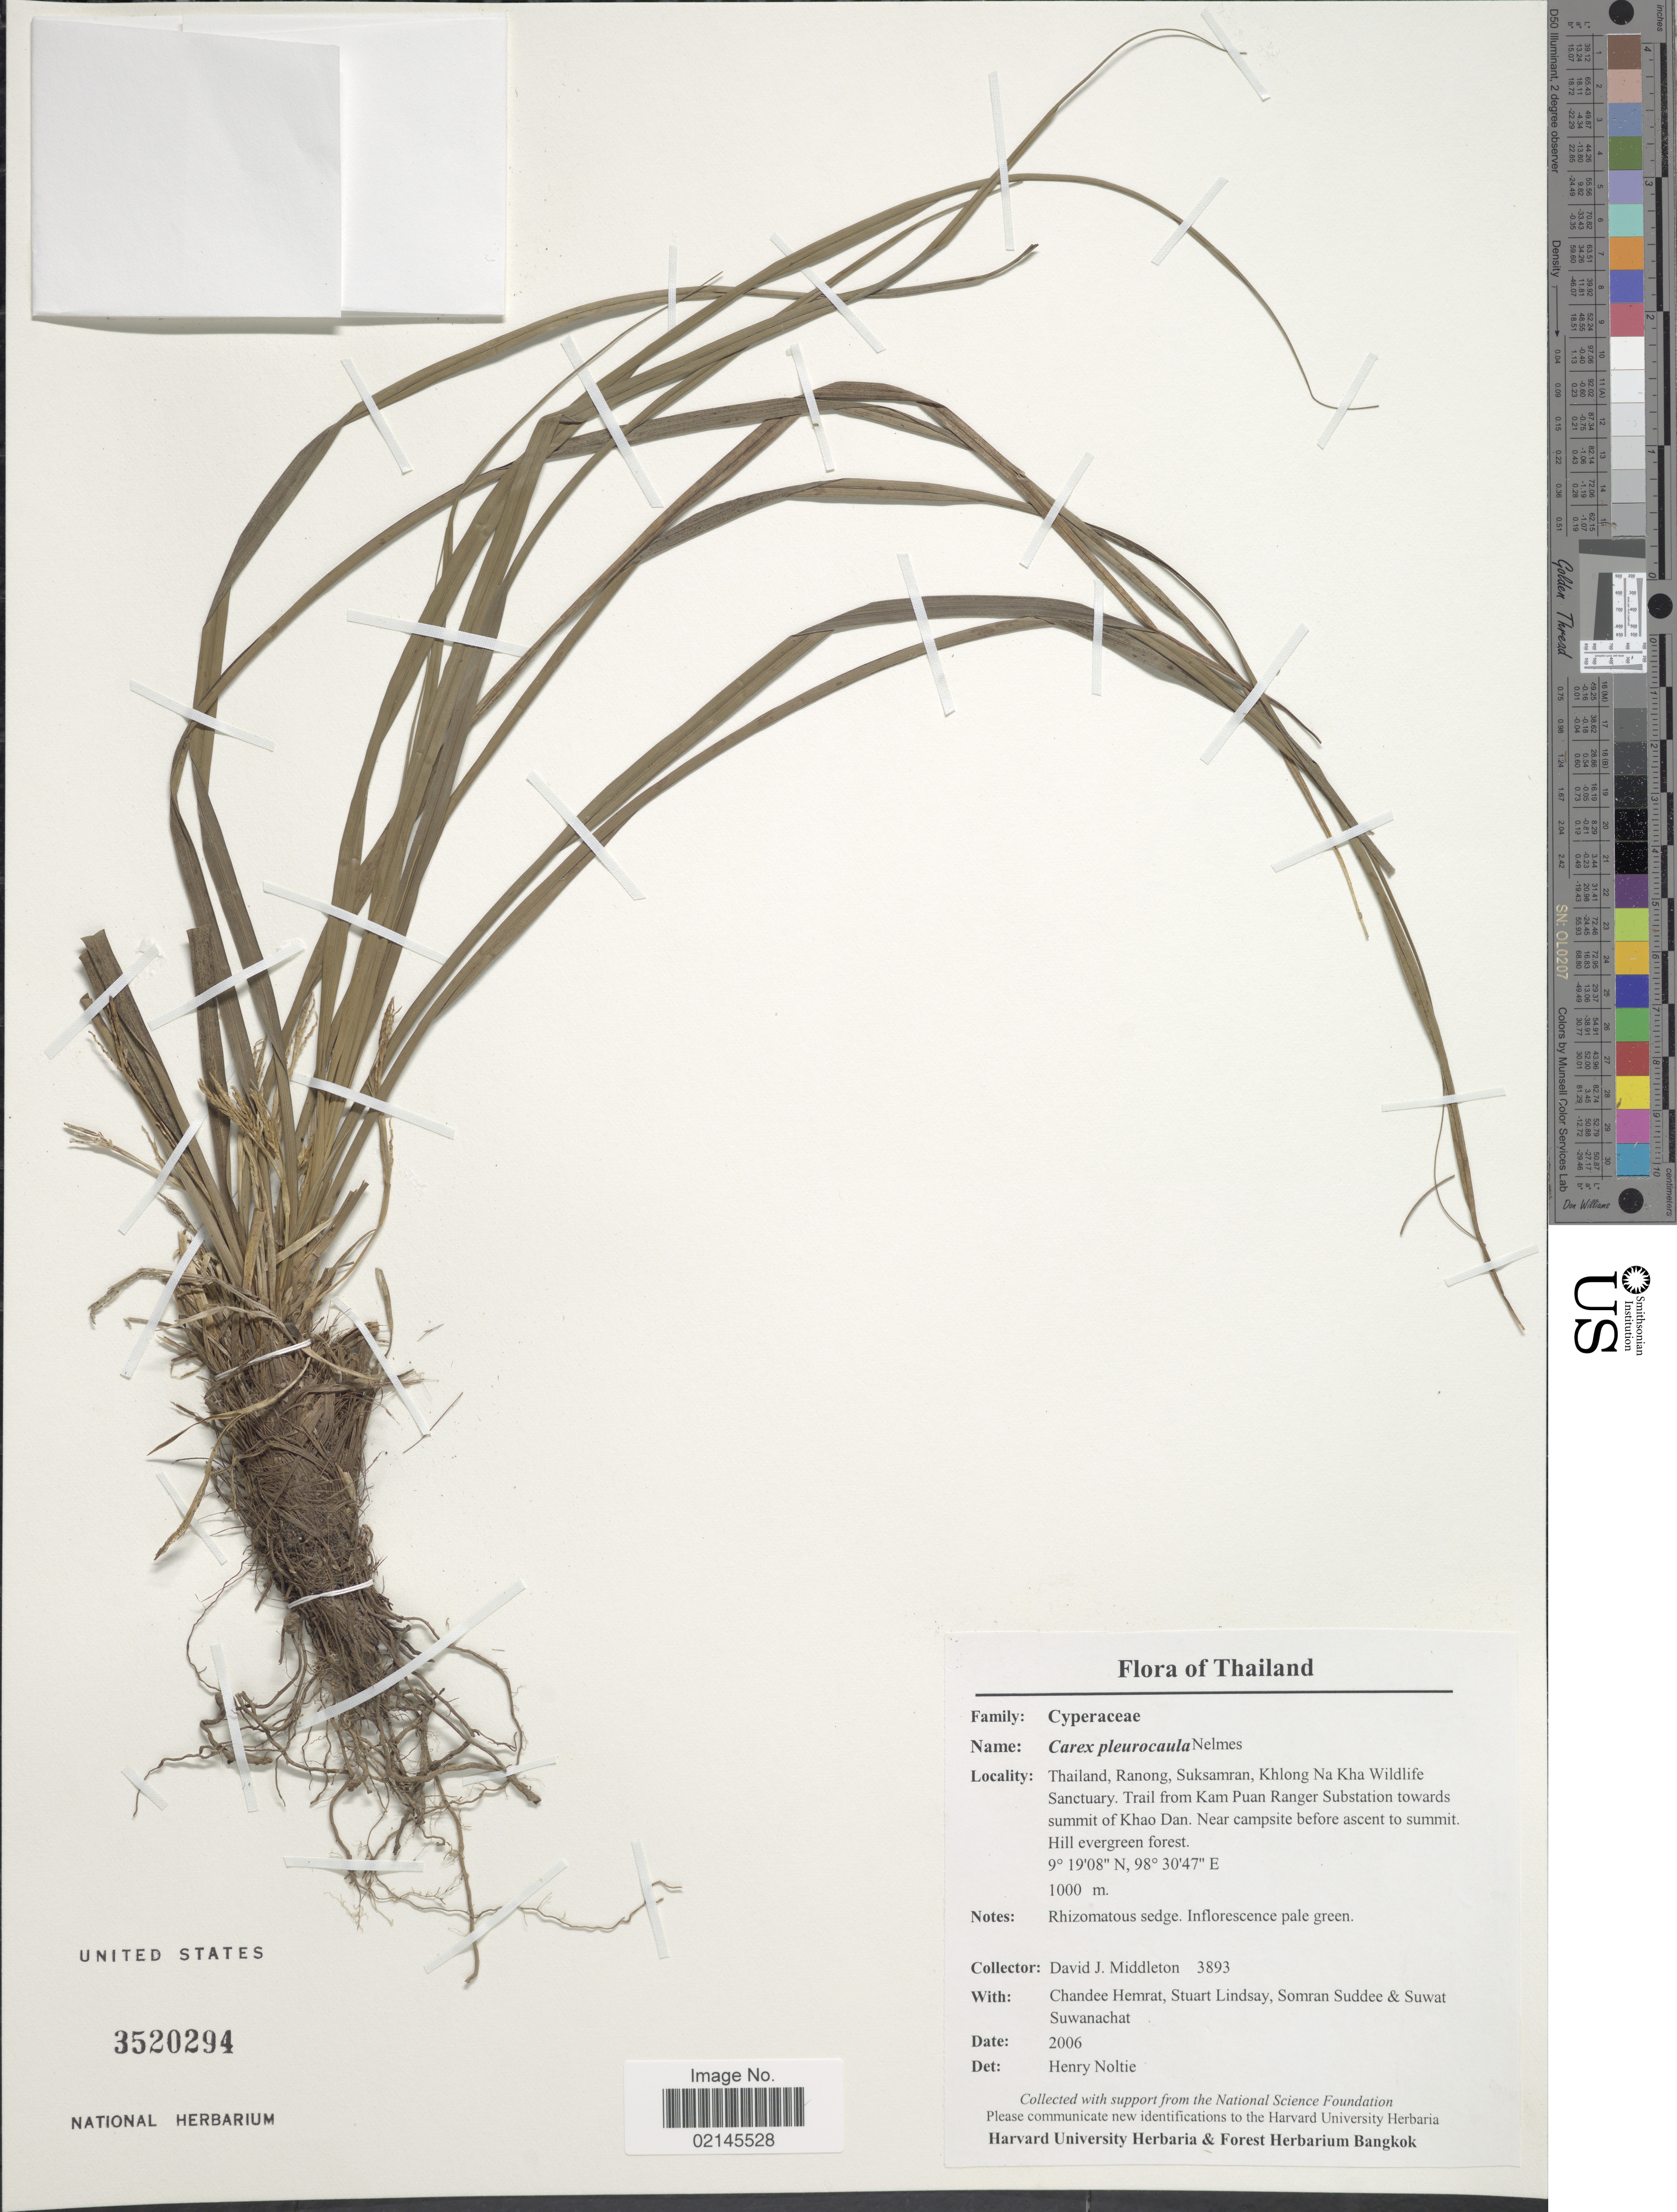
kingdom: Plantae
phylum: Tracheophyta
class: Liliopsida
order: Poales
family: Cyperaceae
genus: Carex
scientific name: Carex pleurocaula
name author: Nelmes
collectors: D. J. Middleton, C. Hemrat, S. Lindsay, S. Suddee & S. Suwanachat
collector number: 3893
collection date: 2006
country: Thailand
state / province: Ranong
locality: Suksamran, Khlong Na Kha Wildlife Sanctuary, trail from Kam Puan Ranger Substation towards summit of Khao Dan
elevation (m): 1000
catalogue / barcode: US 3520294